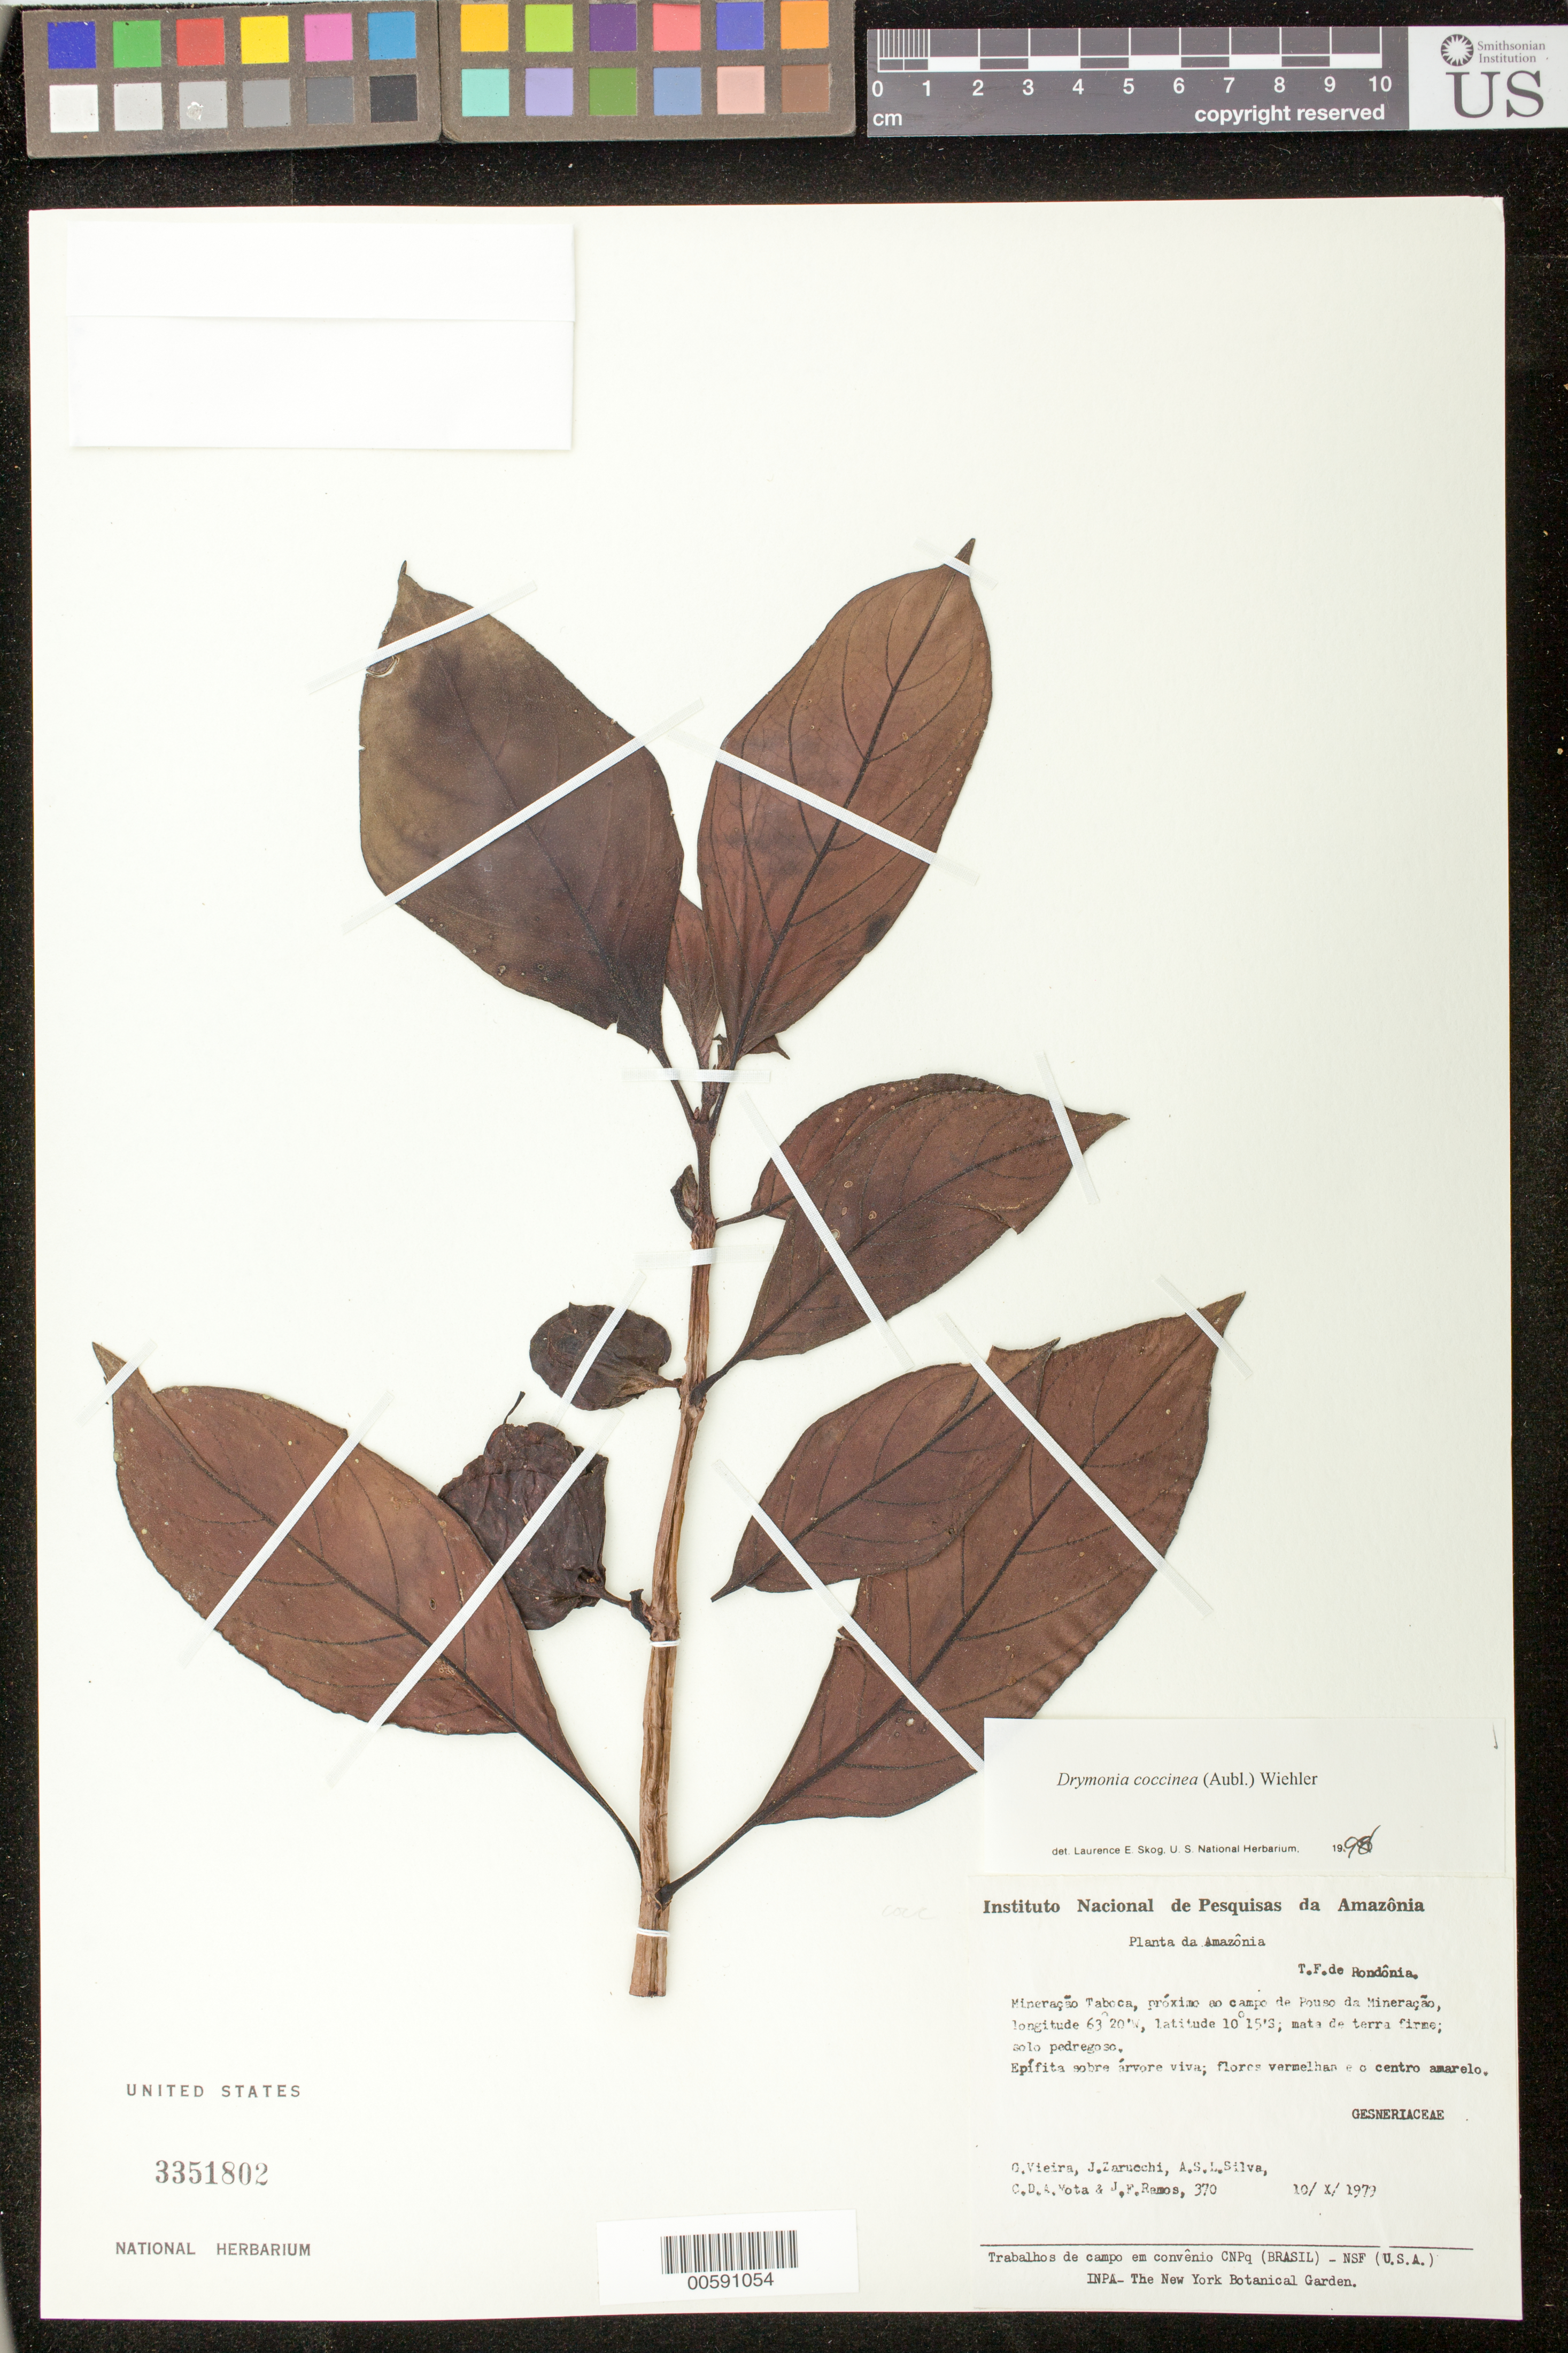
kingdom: Plantae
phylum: Tracheophyta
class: Magnoliopsida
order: Lamiales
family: Gesneriaceae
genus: Drymonia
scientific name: Drymonia coccinea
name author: (Aubl.) Wiehler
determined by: Skog, Laurence E.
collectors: C. Vieira, J. L. Zarucchi, A. S. Silva, C. D. A. Mota & J. F. Ramos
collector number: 370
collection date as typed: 10 Oct 1979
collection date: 1979-10-10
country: Brazil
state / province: Rondônia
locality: Mineração Taboca, próximo ao campo de Pouso da Mineração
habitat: Mata de terra firme; solo pedregoso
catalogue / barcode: US 3351802